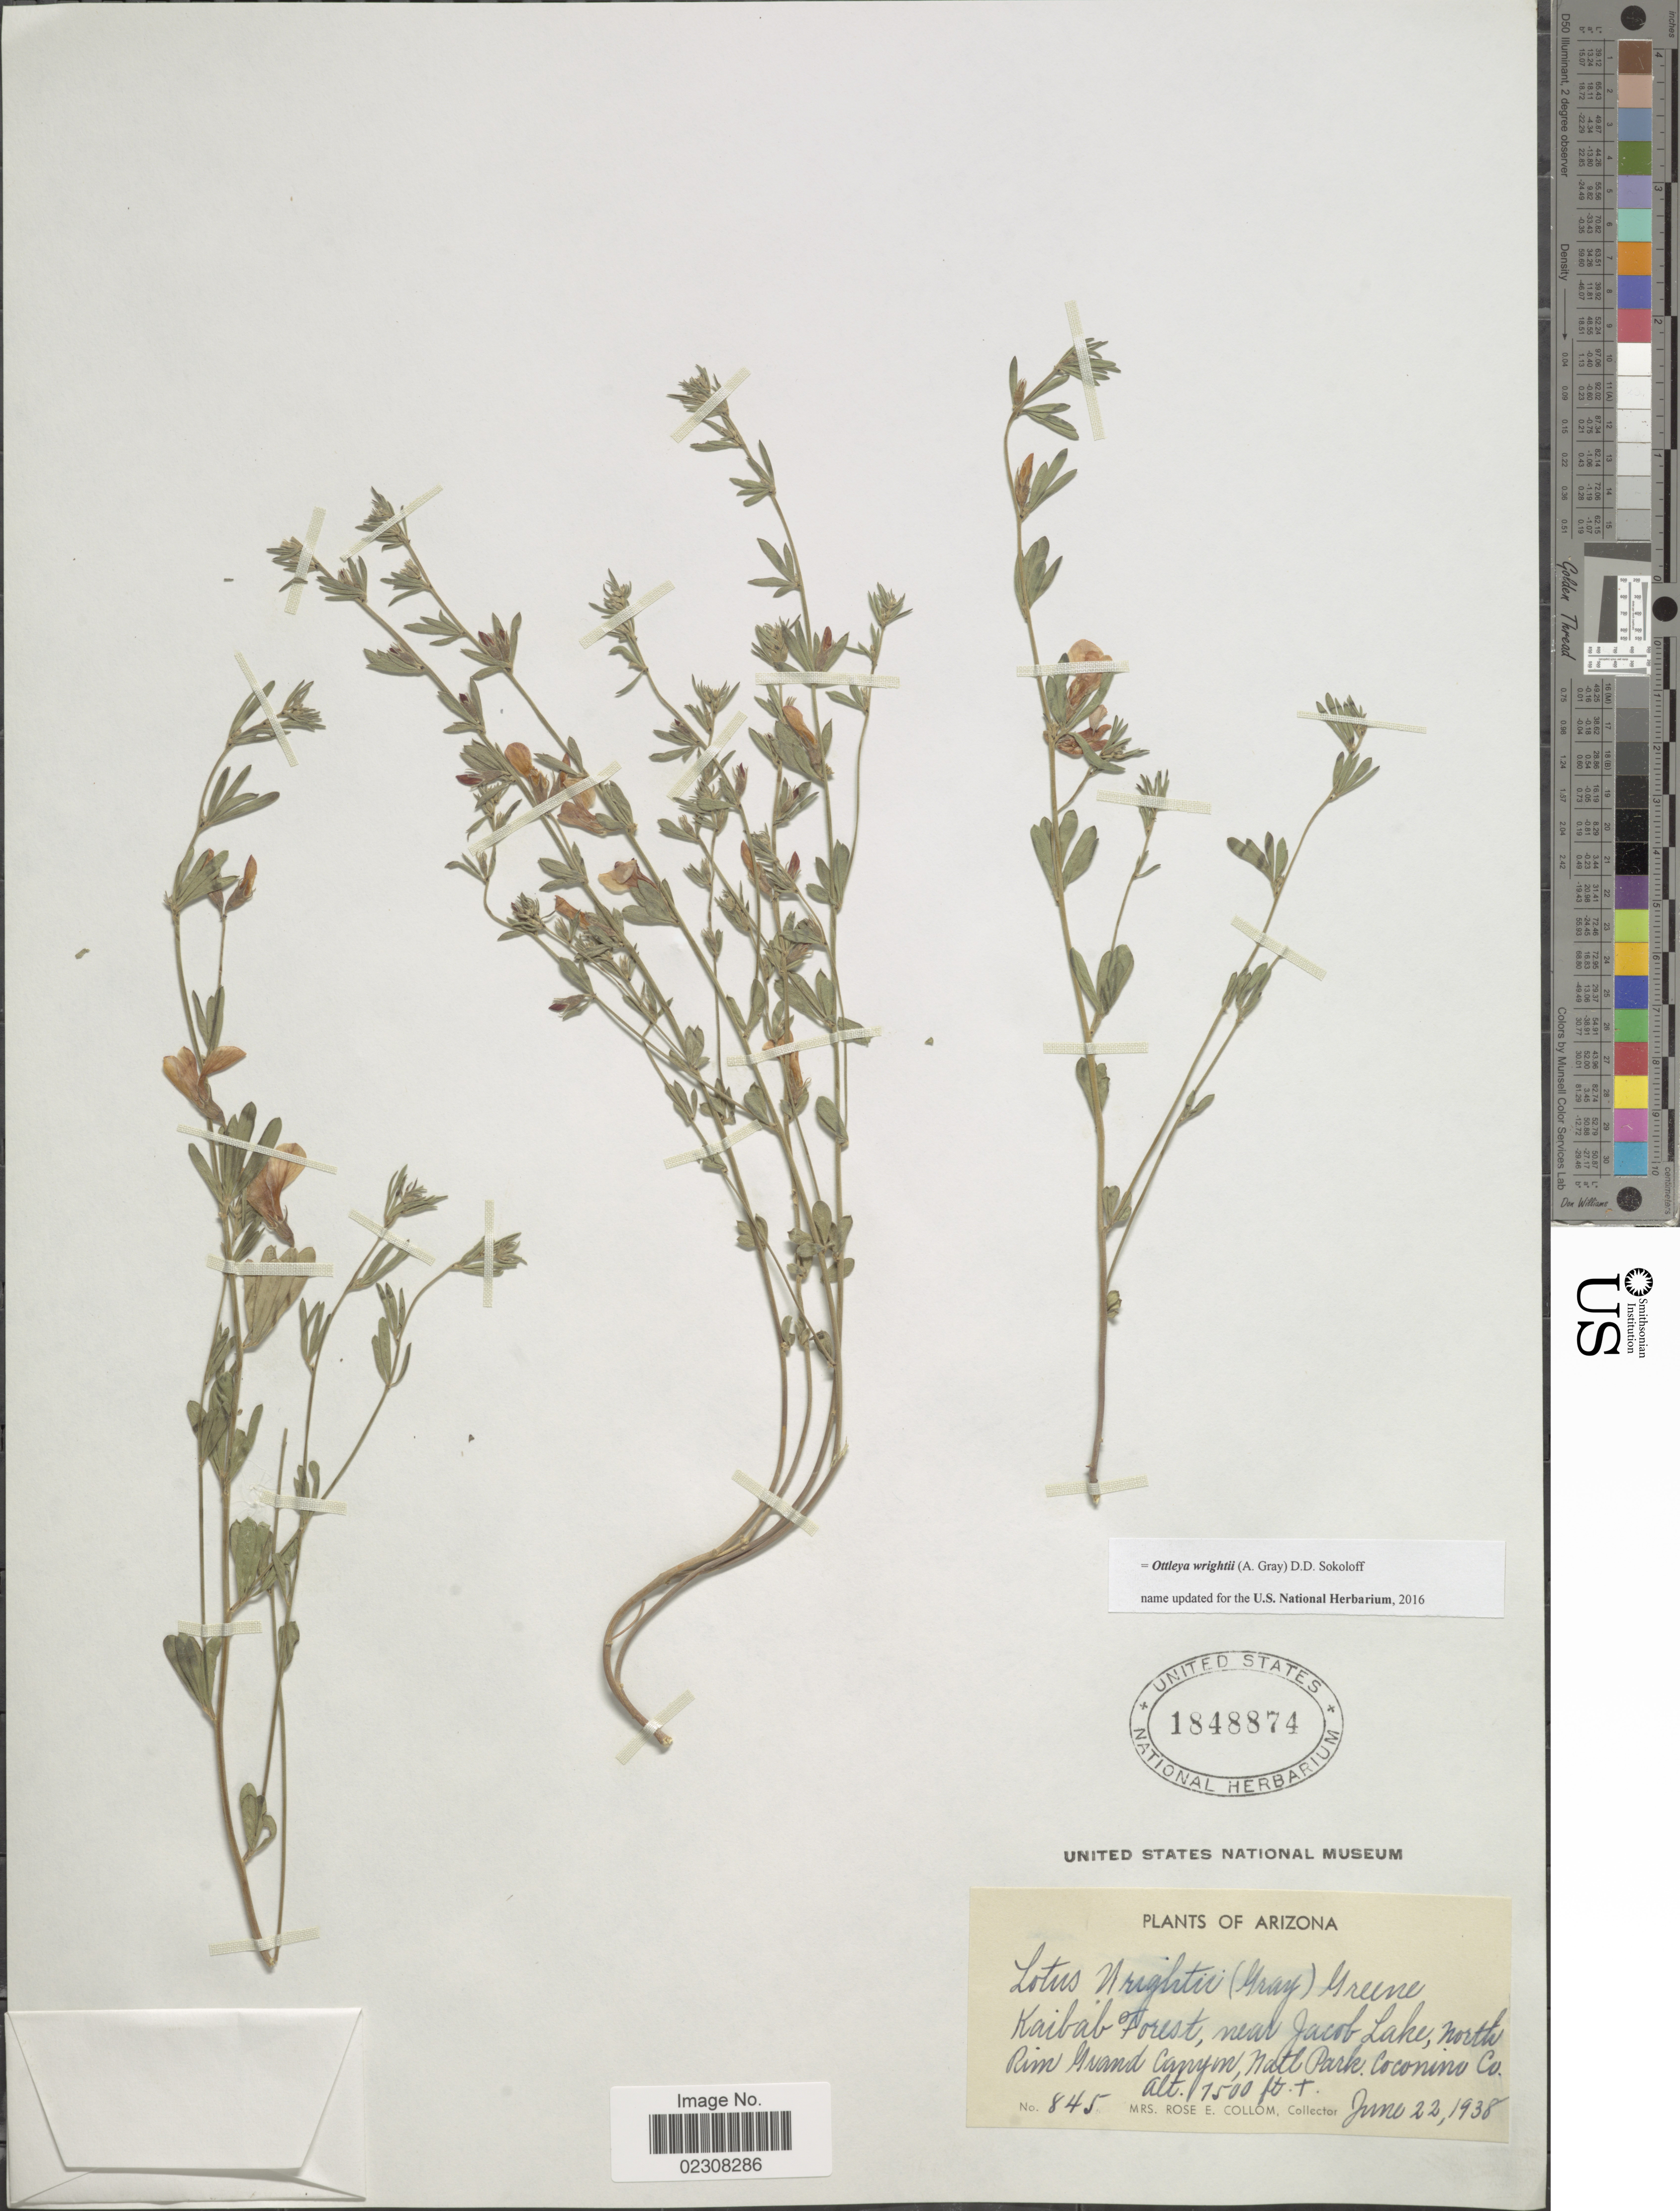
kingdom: Plantae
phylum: Tracheophyta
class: Magnoliopsida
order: Fabales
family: Fabaceae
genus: Ottleya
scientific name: Ottleya wrightii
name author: (A. Gray) D.D. Sokoloff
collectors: R. E. Collom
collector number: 845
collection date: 1938-06-22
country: United States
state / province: Arizona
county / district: Coconino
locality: Kaibab Forest, near Jacob Lake, north Rim Grand Canyon, Natl. Park, Coconino Co.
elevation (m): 2286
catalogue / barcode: US 1848874